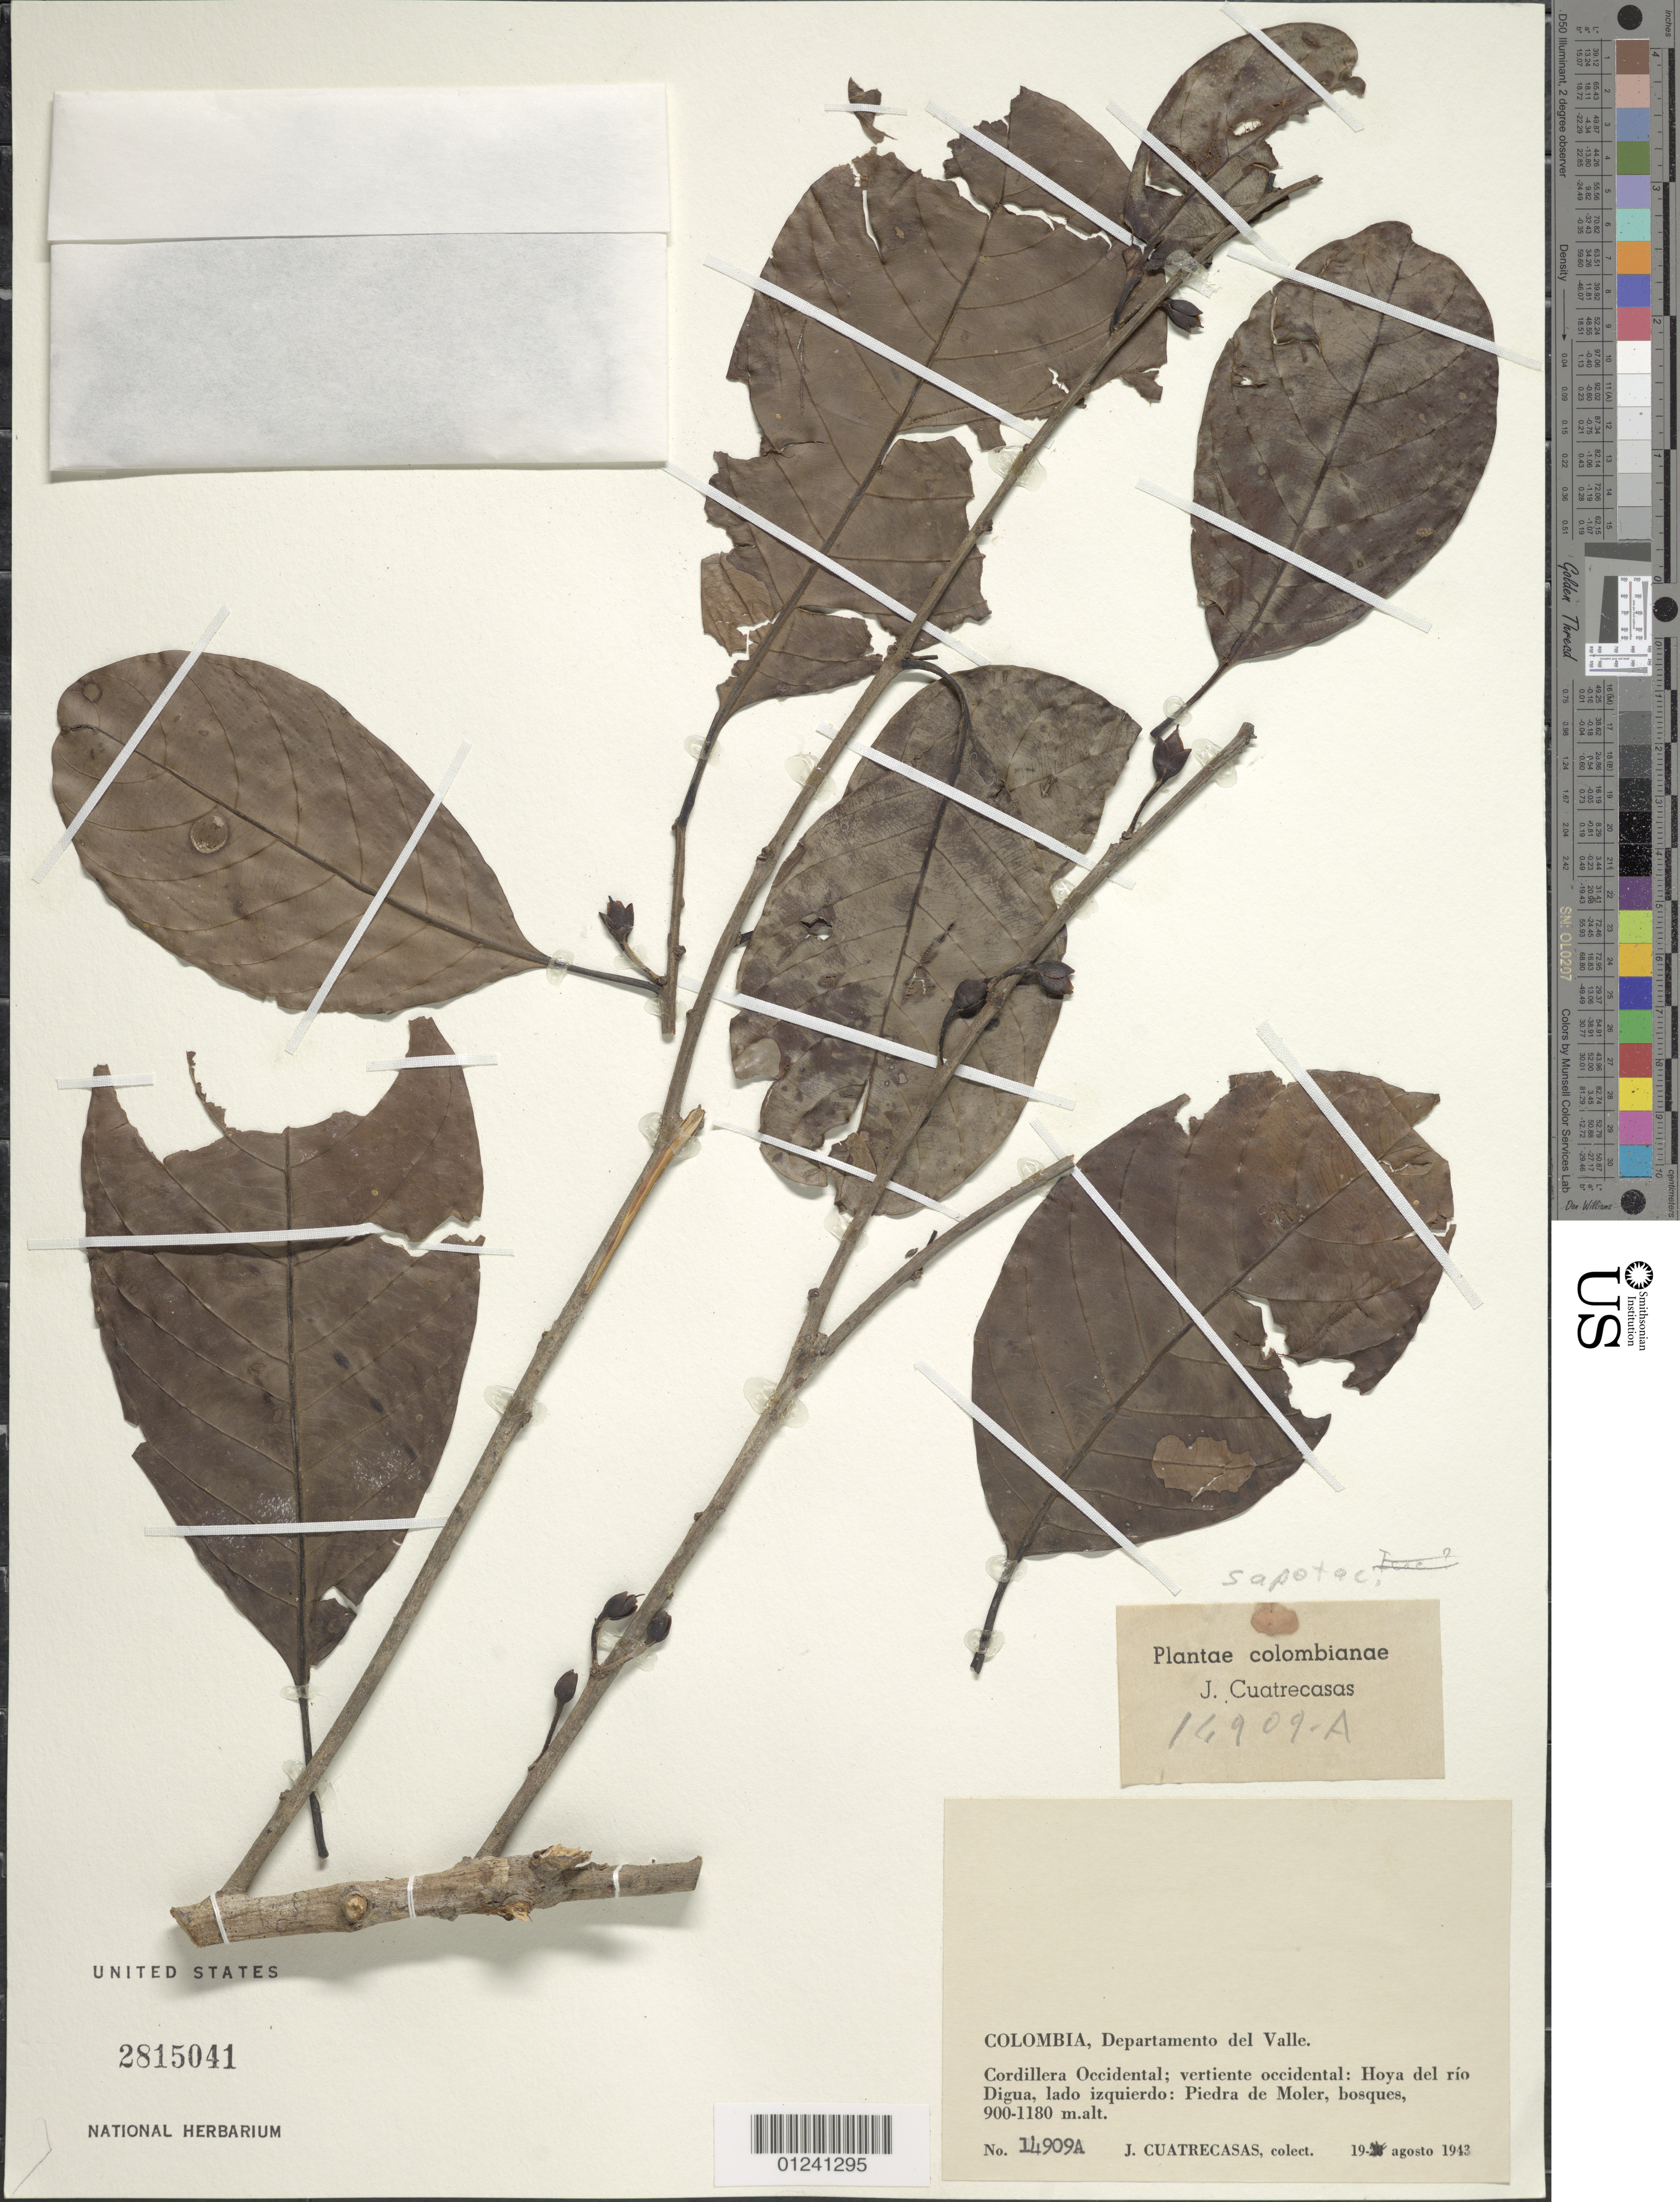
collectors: J. Cuatrecasas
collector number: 14909A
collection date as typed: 19 Aug 1943 to 28 Aug 1943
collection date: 1943-08-19/1943-08-28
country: Colombia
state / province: Valle del Cauca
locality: Depart del Valle, Cordillera Occidental; Vertiente Occidental: Hoya del Rio Digua, Lado Izquierdo: Piedra de Moler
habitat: bosques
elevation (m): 900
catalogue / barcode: US 2815041